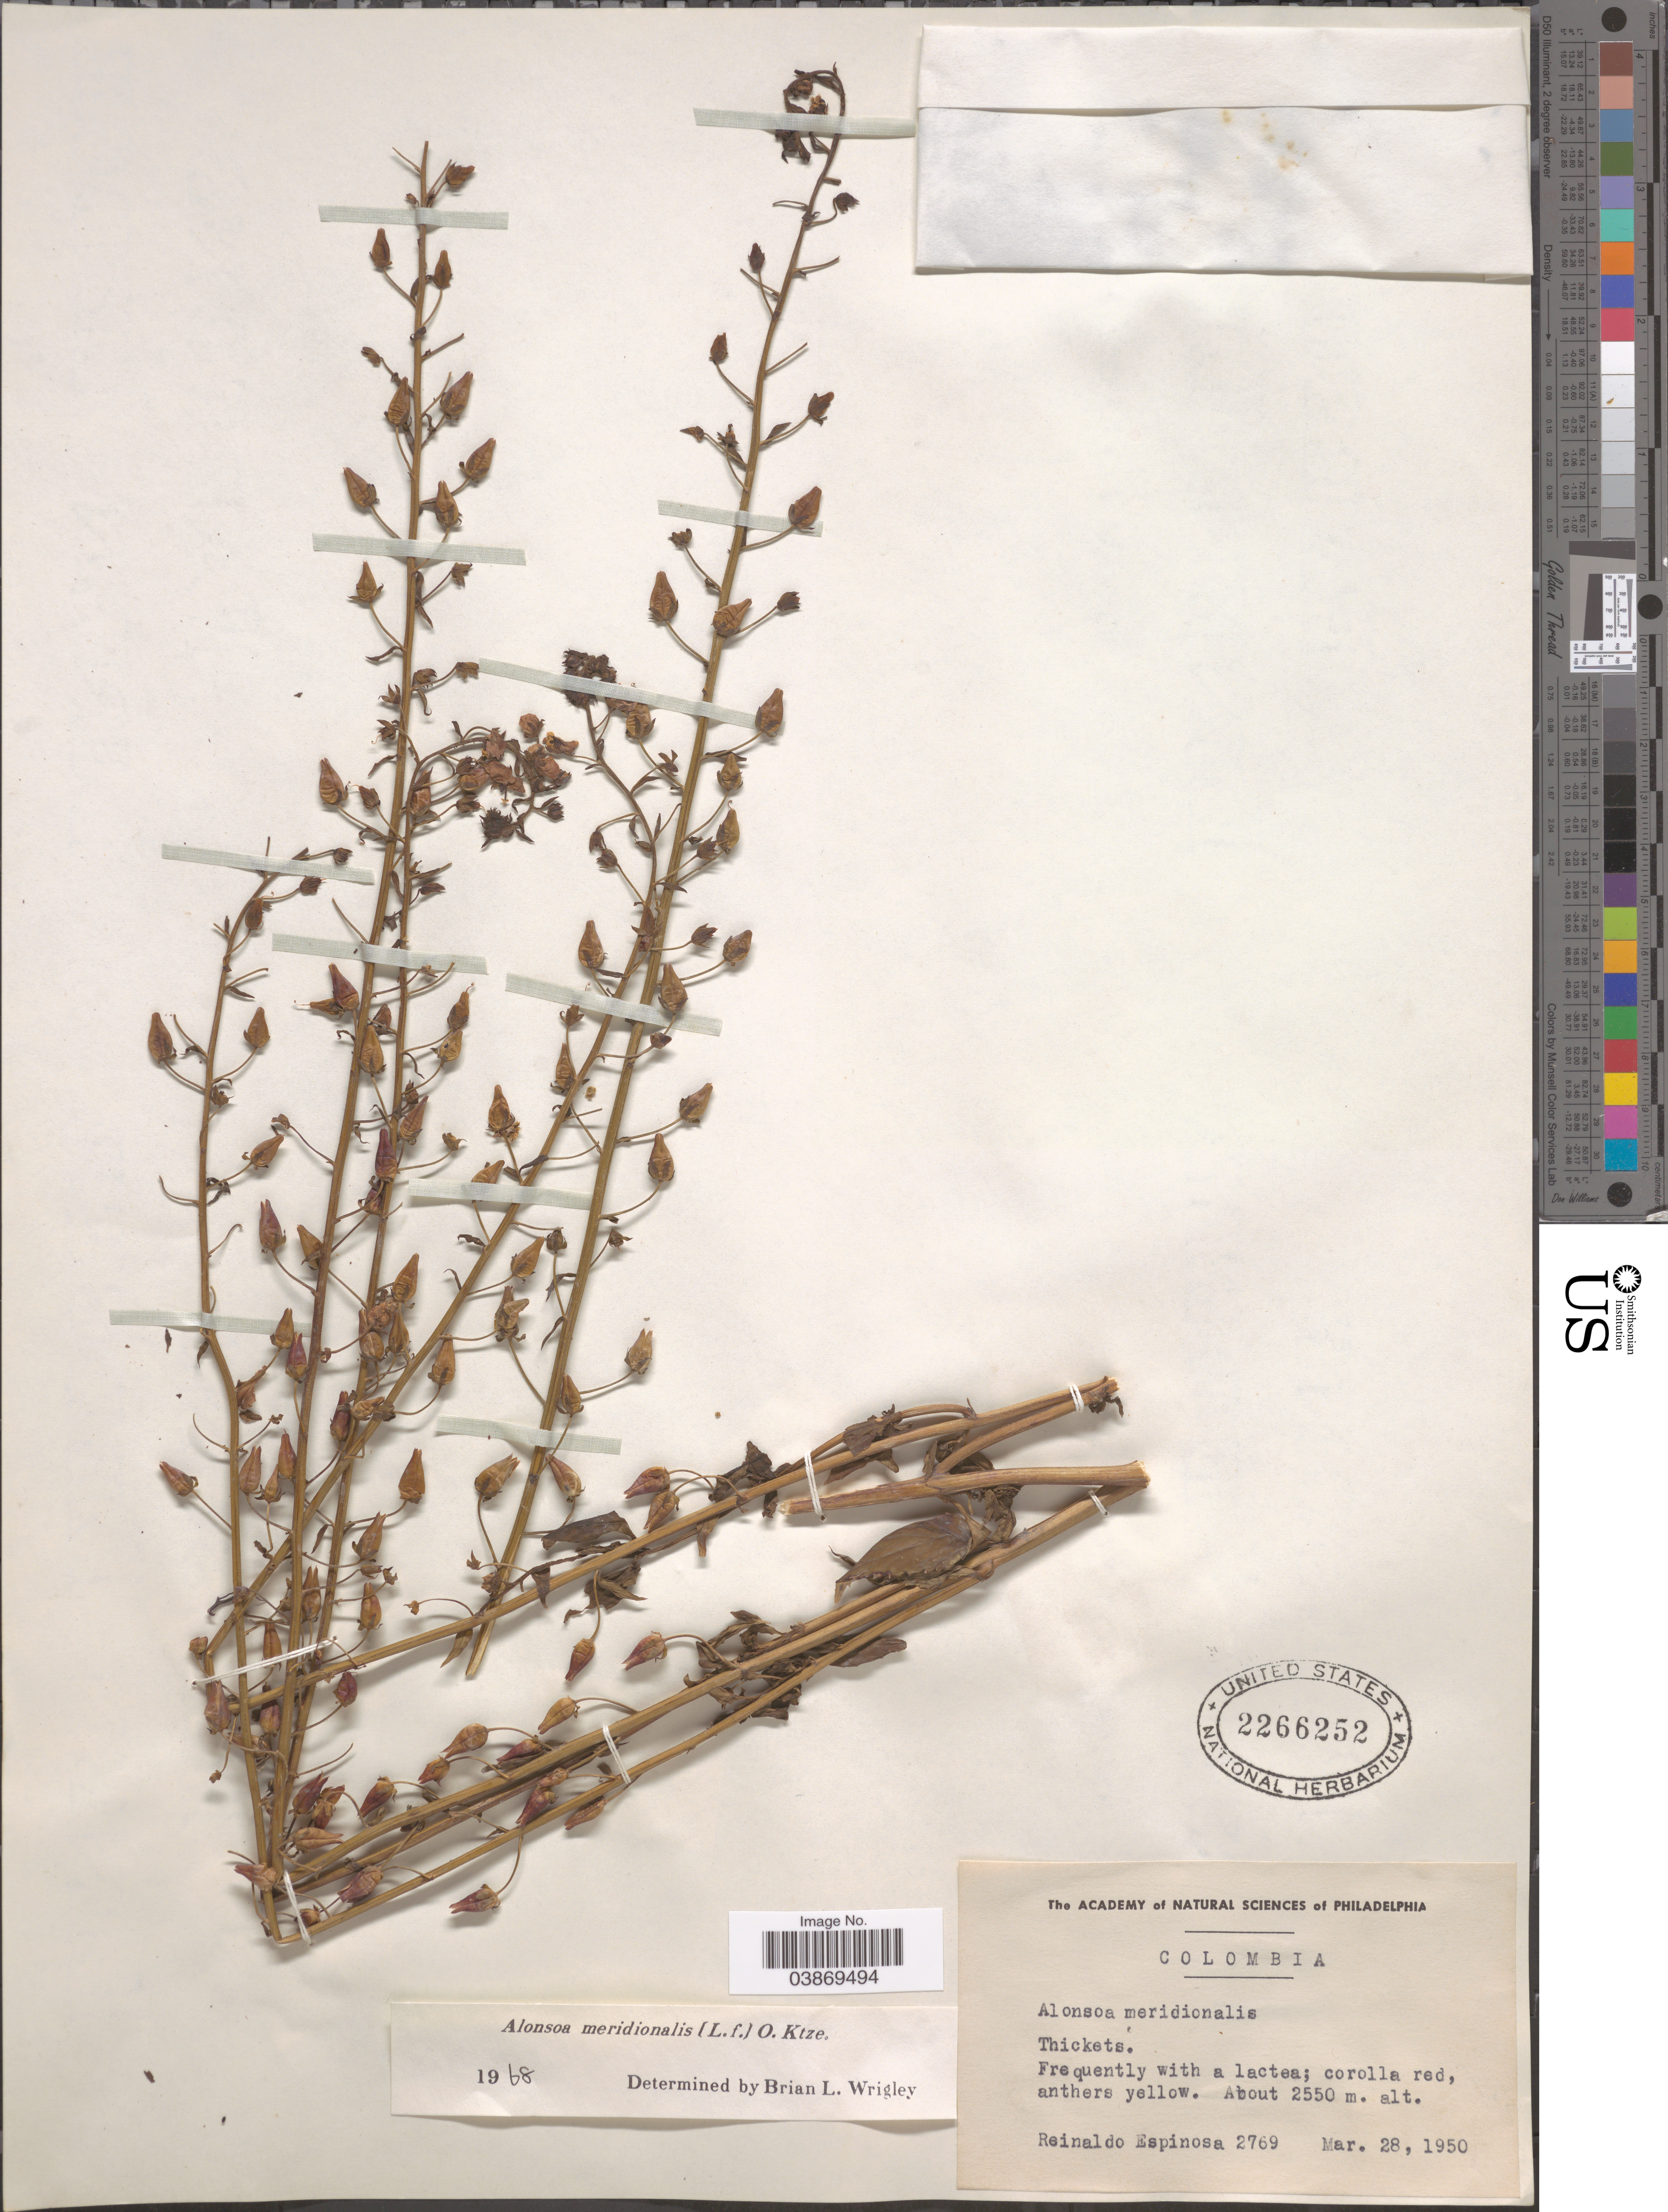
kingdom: Plantae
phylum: Tracheophyta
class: Magnoliopsida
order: Lamiales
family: Scrophulariaceae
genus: Alonsoa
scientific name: Alonsoa meridionalis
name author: (L. f.) Kuntze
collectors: R. Espinosa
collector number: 2769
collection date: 1950-03-28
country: Colombia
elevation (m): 2550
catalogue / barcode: US 2266252